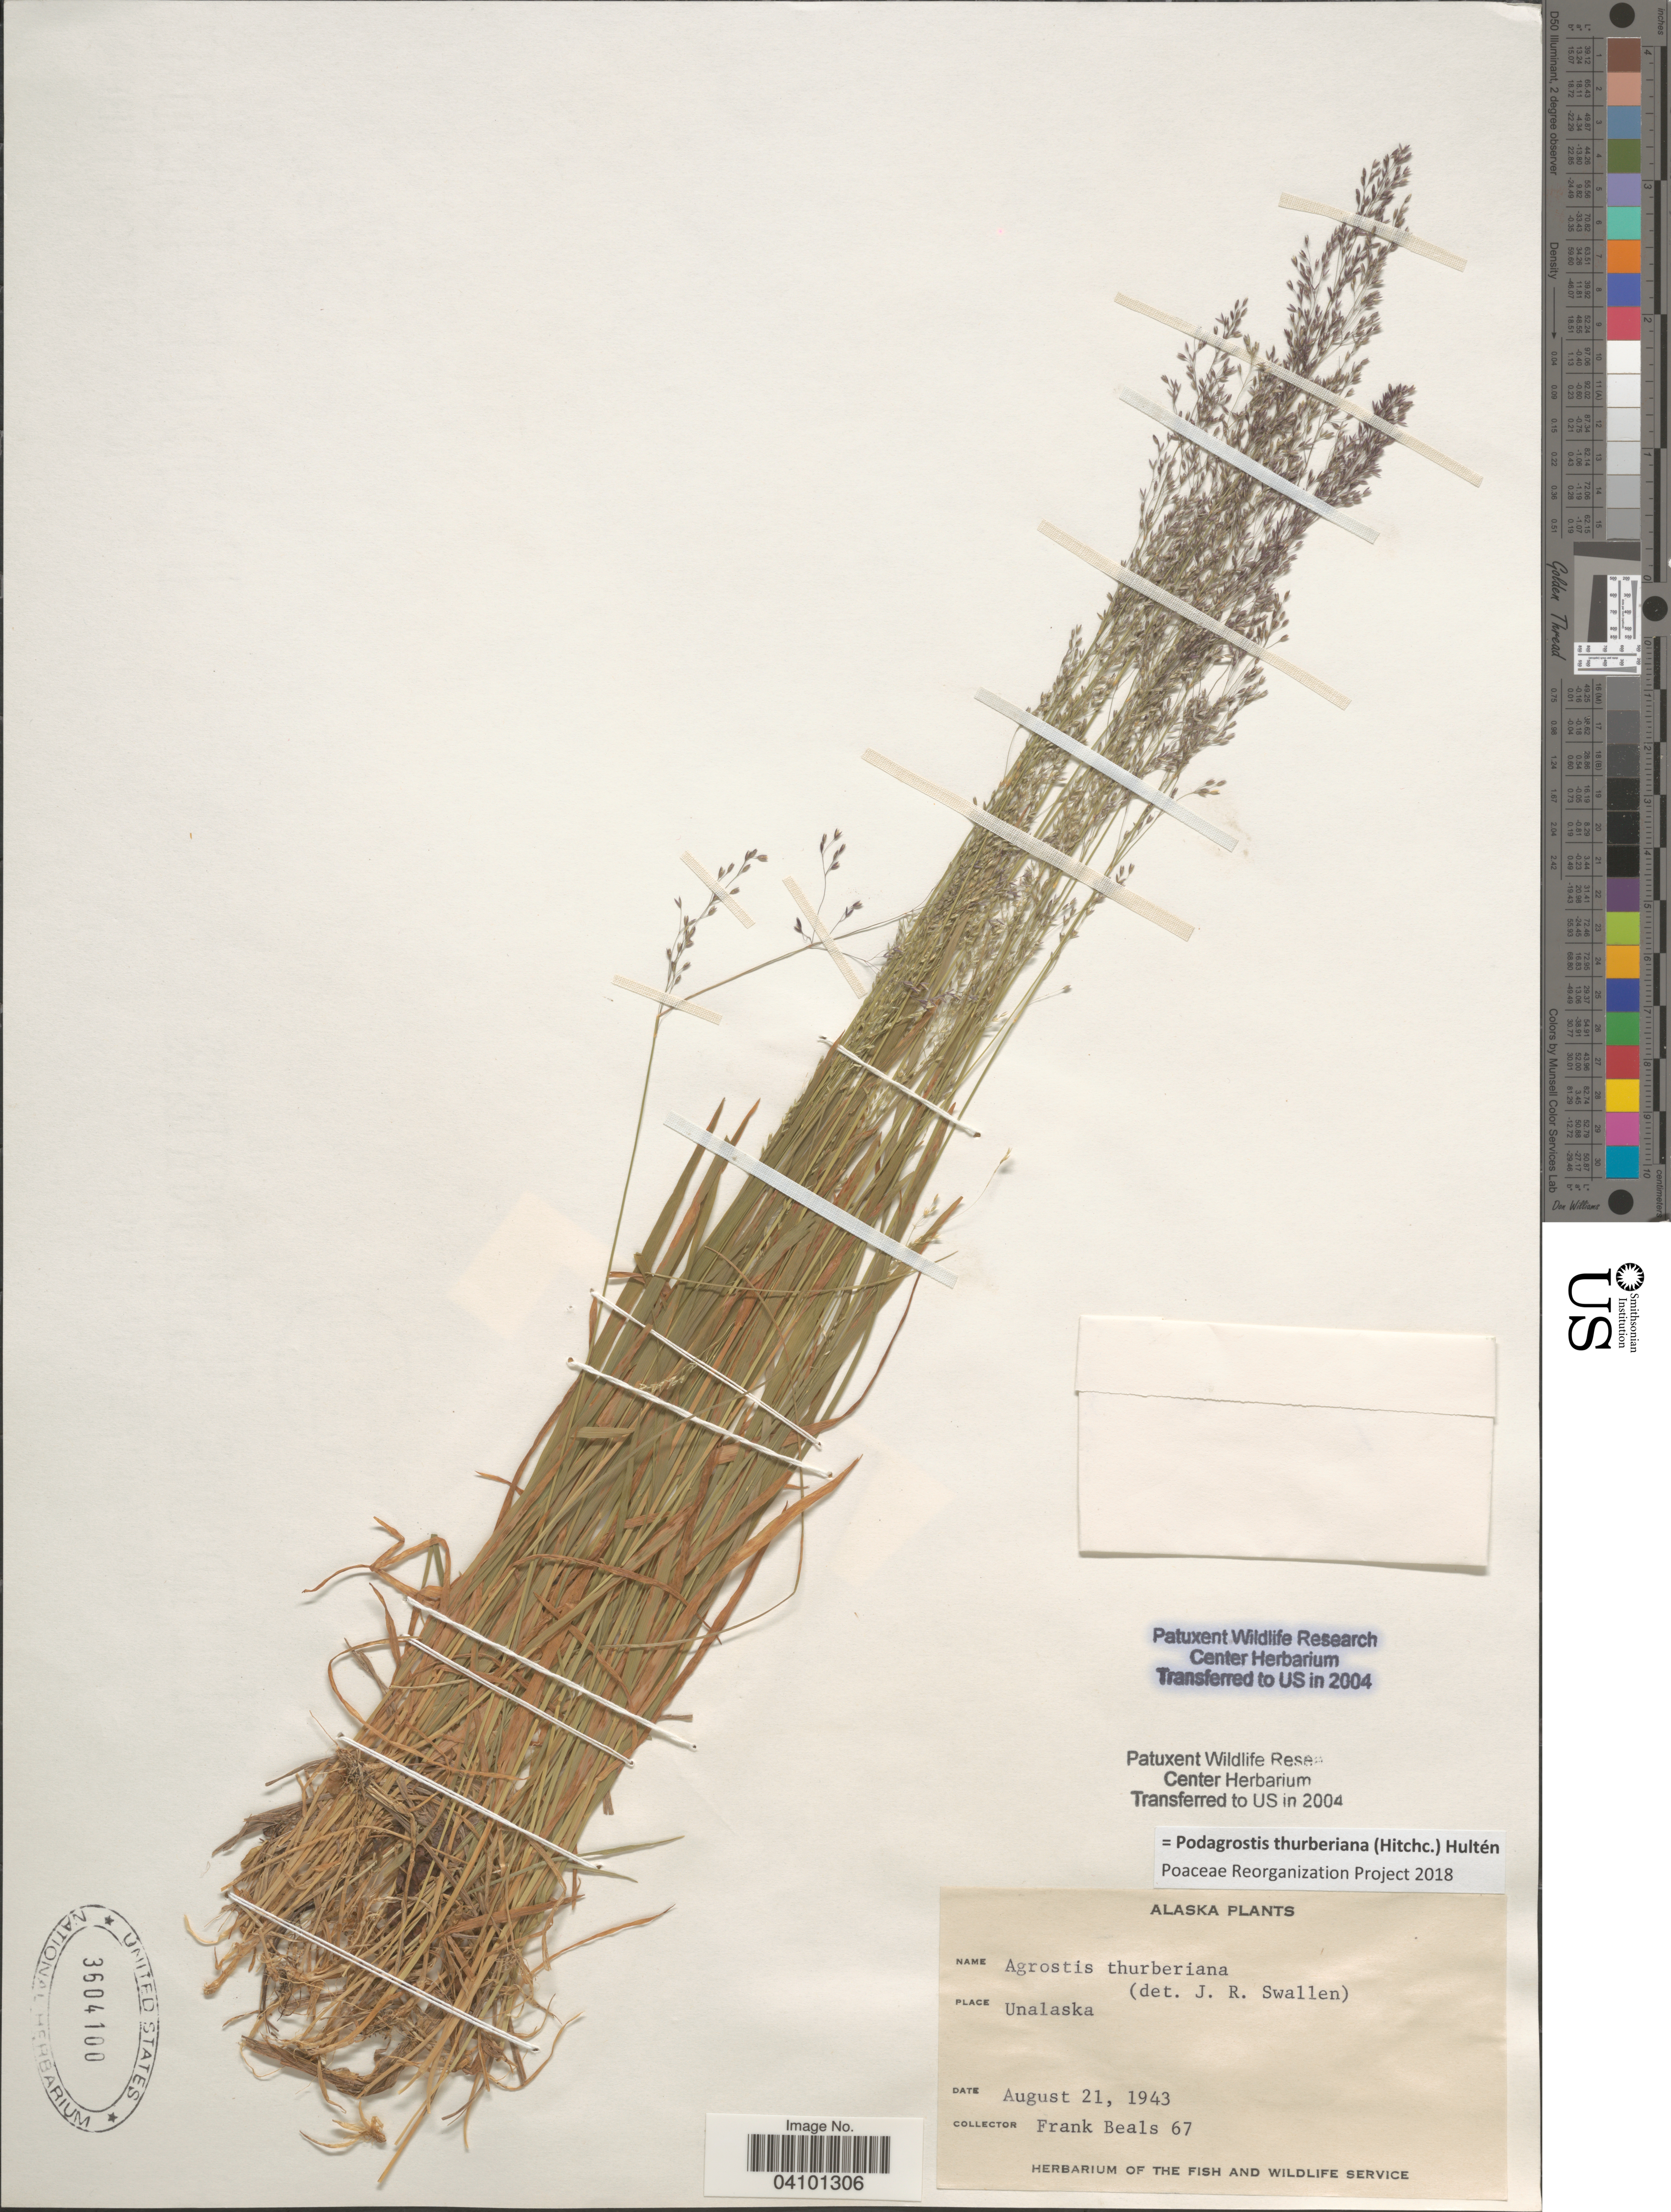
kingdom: Plantae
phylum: Tracheophyta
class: Liliopsida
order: Poales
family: Poaceae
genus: Podagrostis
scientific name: Podagrostis thurberiana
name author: Hitchc.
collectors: F. Beals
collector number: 67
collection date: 1943-08-21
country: United States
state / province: Alaska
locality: Unalaska.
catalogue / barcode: US 3604100